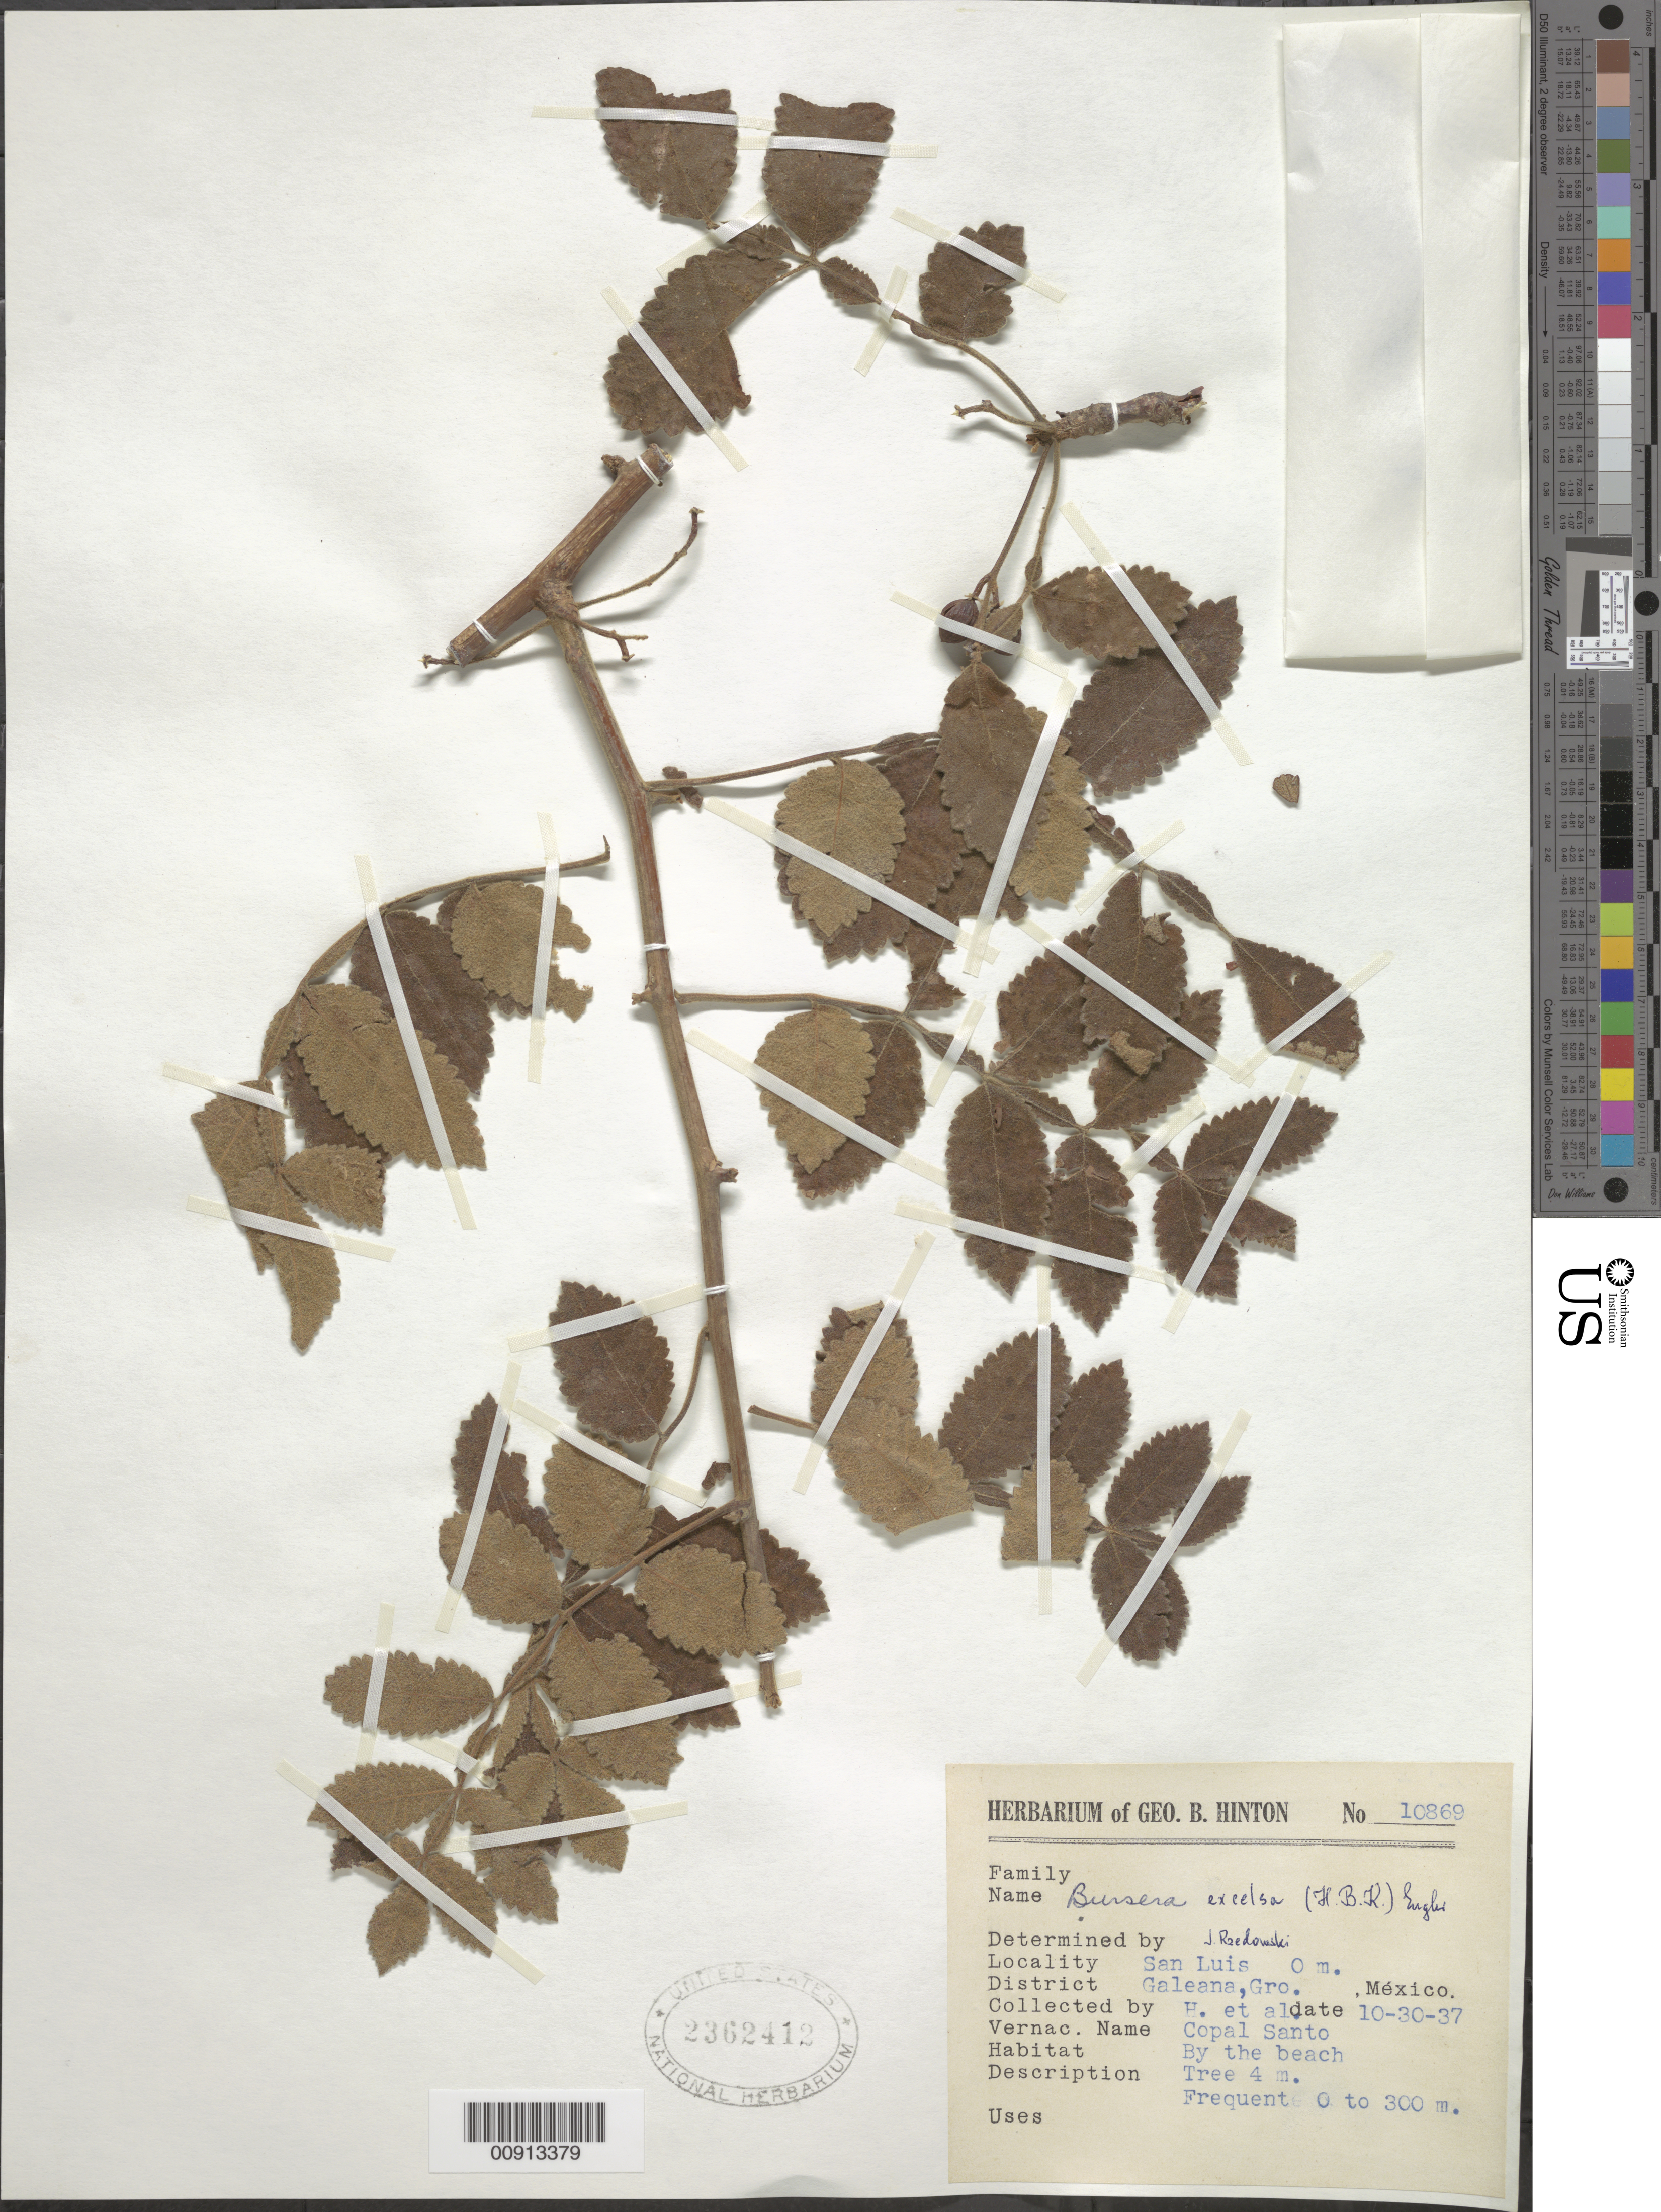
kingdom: Plantae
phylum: Tracheophyta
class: Magnoliopsida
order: Sapindales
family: Burseraceae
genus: Bursera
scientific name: Bursera excelsa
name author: (Kunth) Engl.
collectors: G. B. Hinton & et al.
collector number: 10869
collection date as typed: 30 Oct 1937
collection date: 1937-10-30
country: Mexico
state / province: Guerrero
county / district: Galeana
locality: San Luis, District Galeana, Guerrero.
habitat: By the beach.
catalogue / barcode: US 2362412